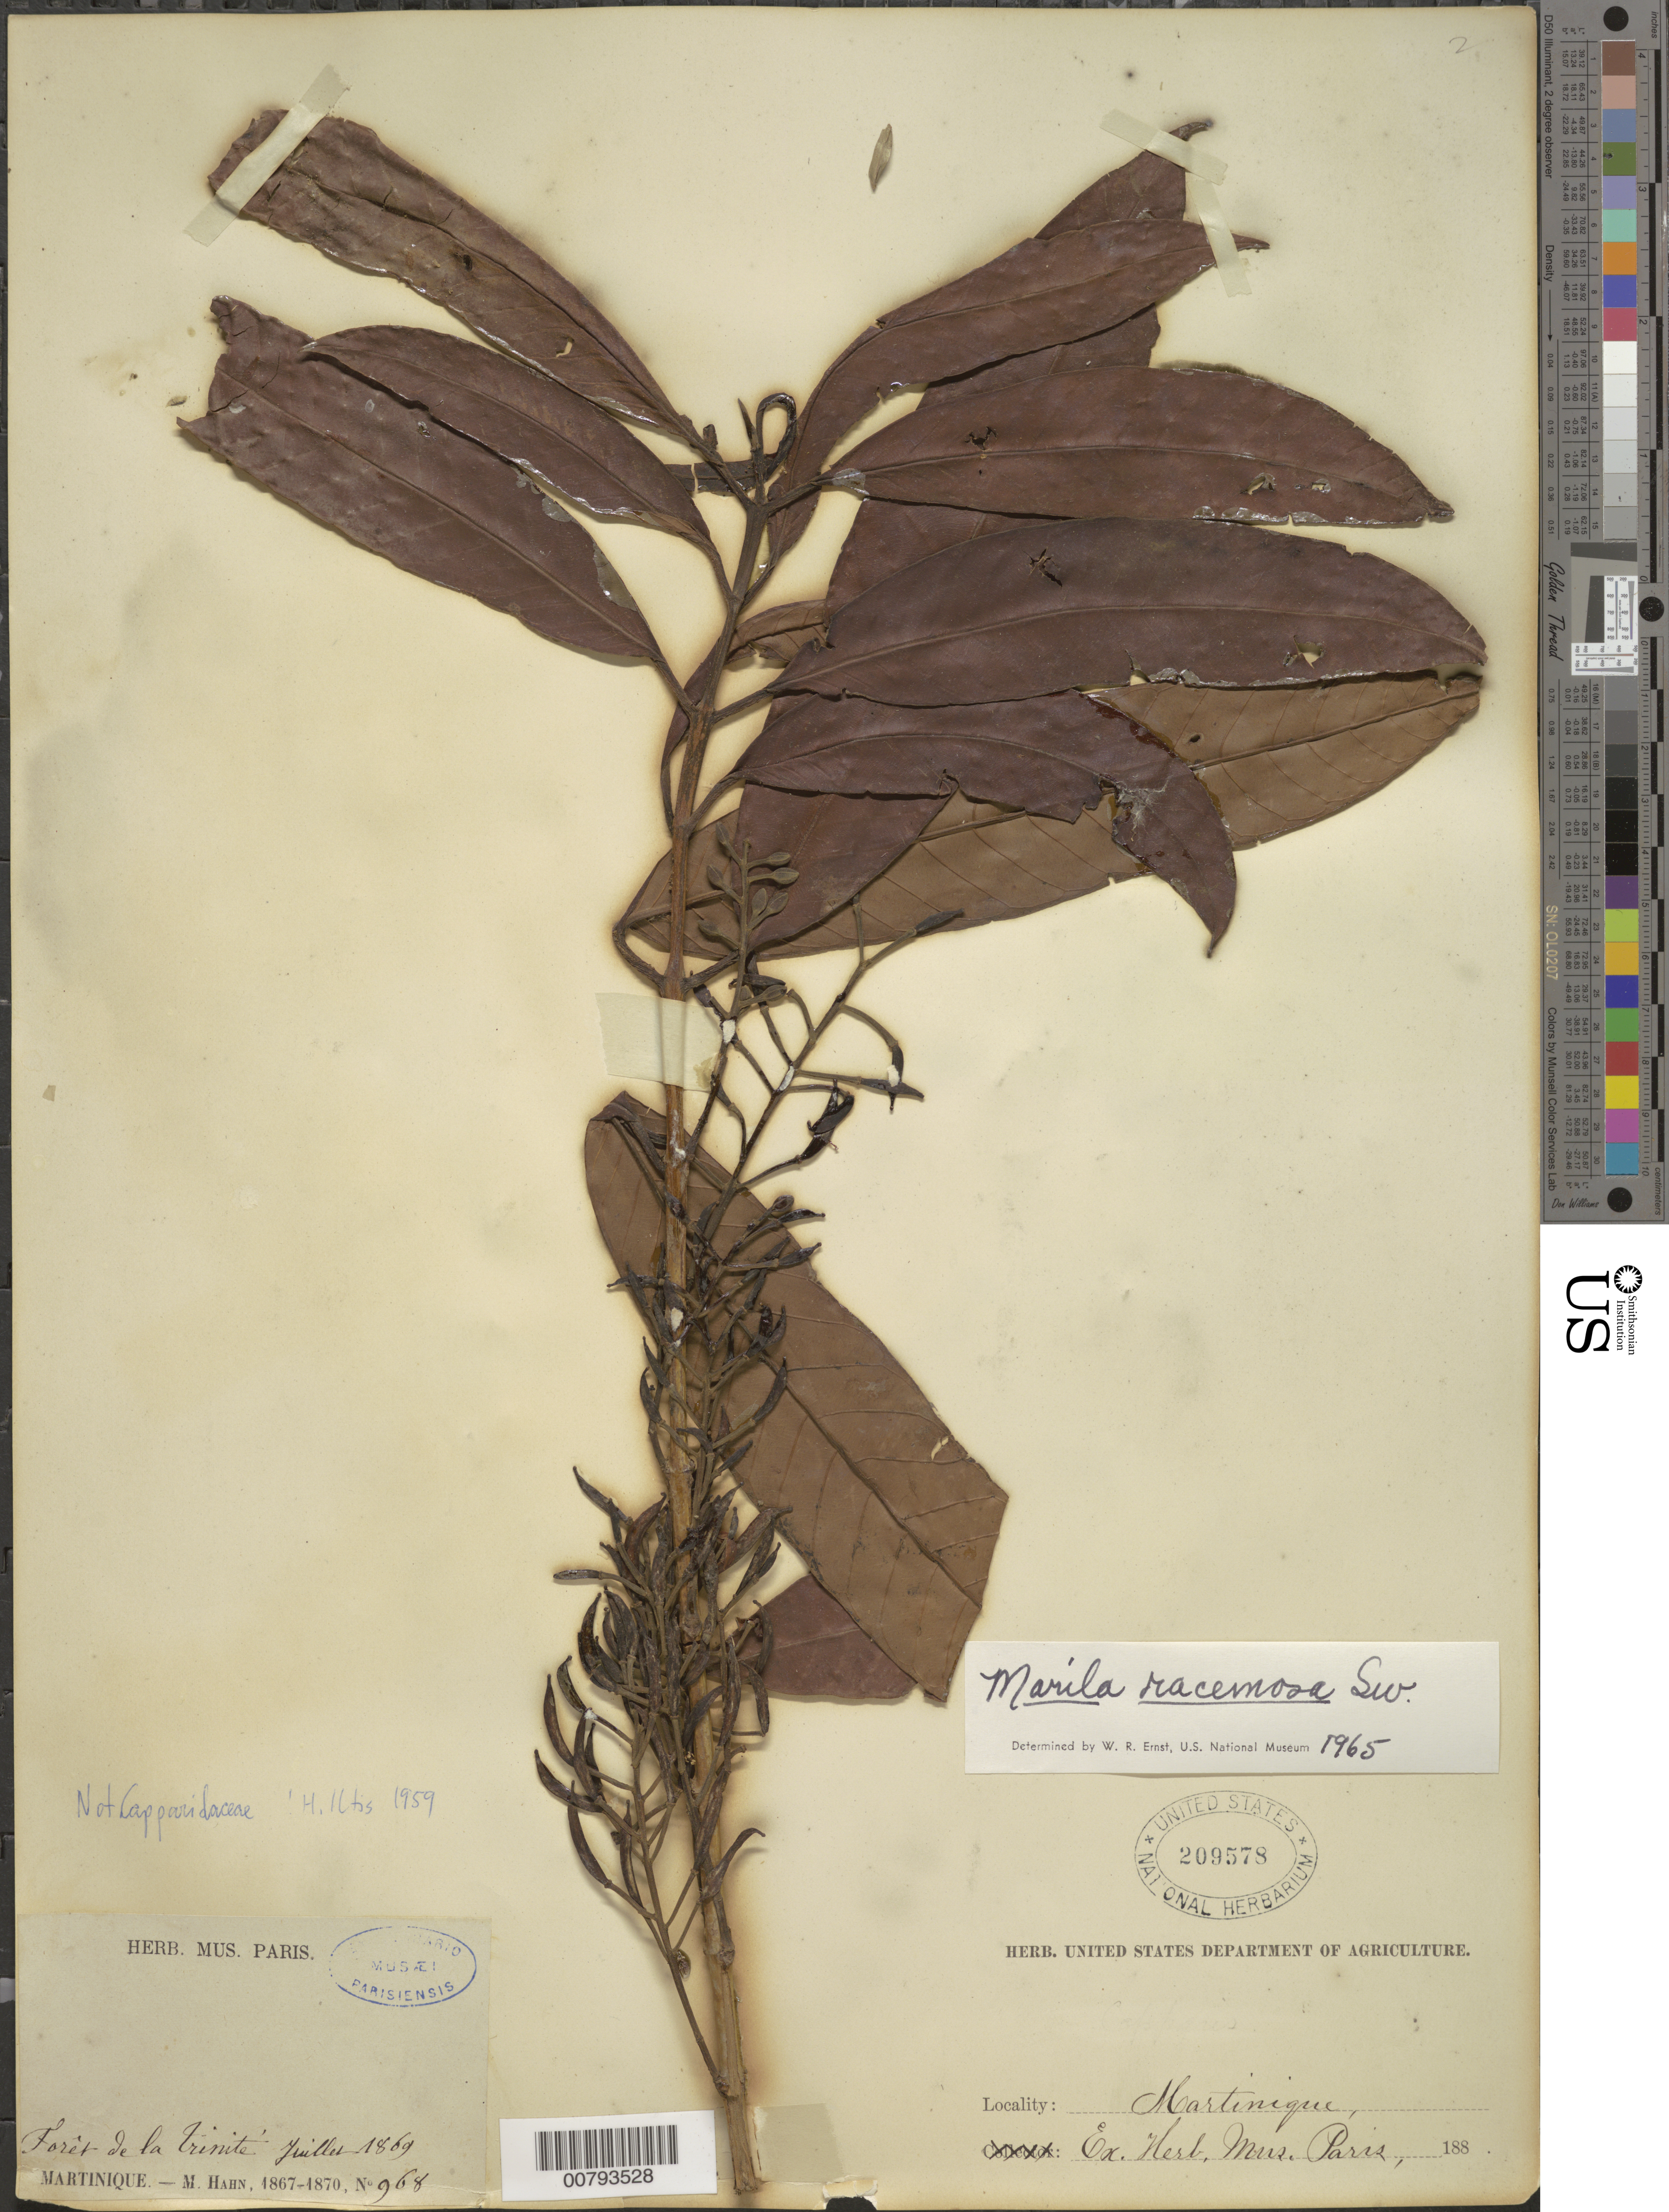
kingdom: Plantae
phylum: Tracheophyta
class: Magnoliopsida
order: Malpighiales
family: Calophyllaceae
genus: Marila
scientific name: Marila racemosa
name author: Sw.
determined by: Ernst, W. R., (US), NMNH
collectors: M. Hahn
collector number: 968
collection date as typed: Jul 1869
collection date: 1869-07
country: Martinique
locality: Trinité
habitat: Forest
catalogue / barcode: US 209578